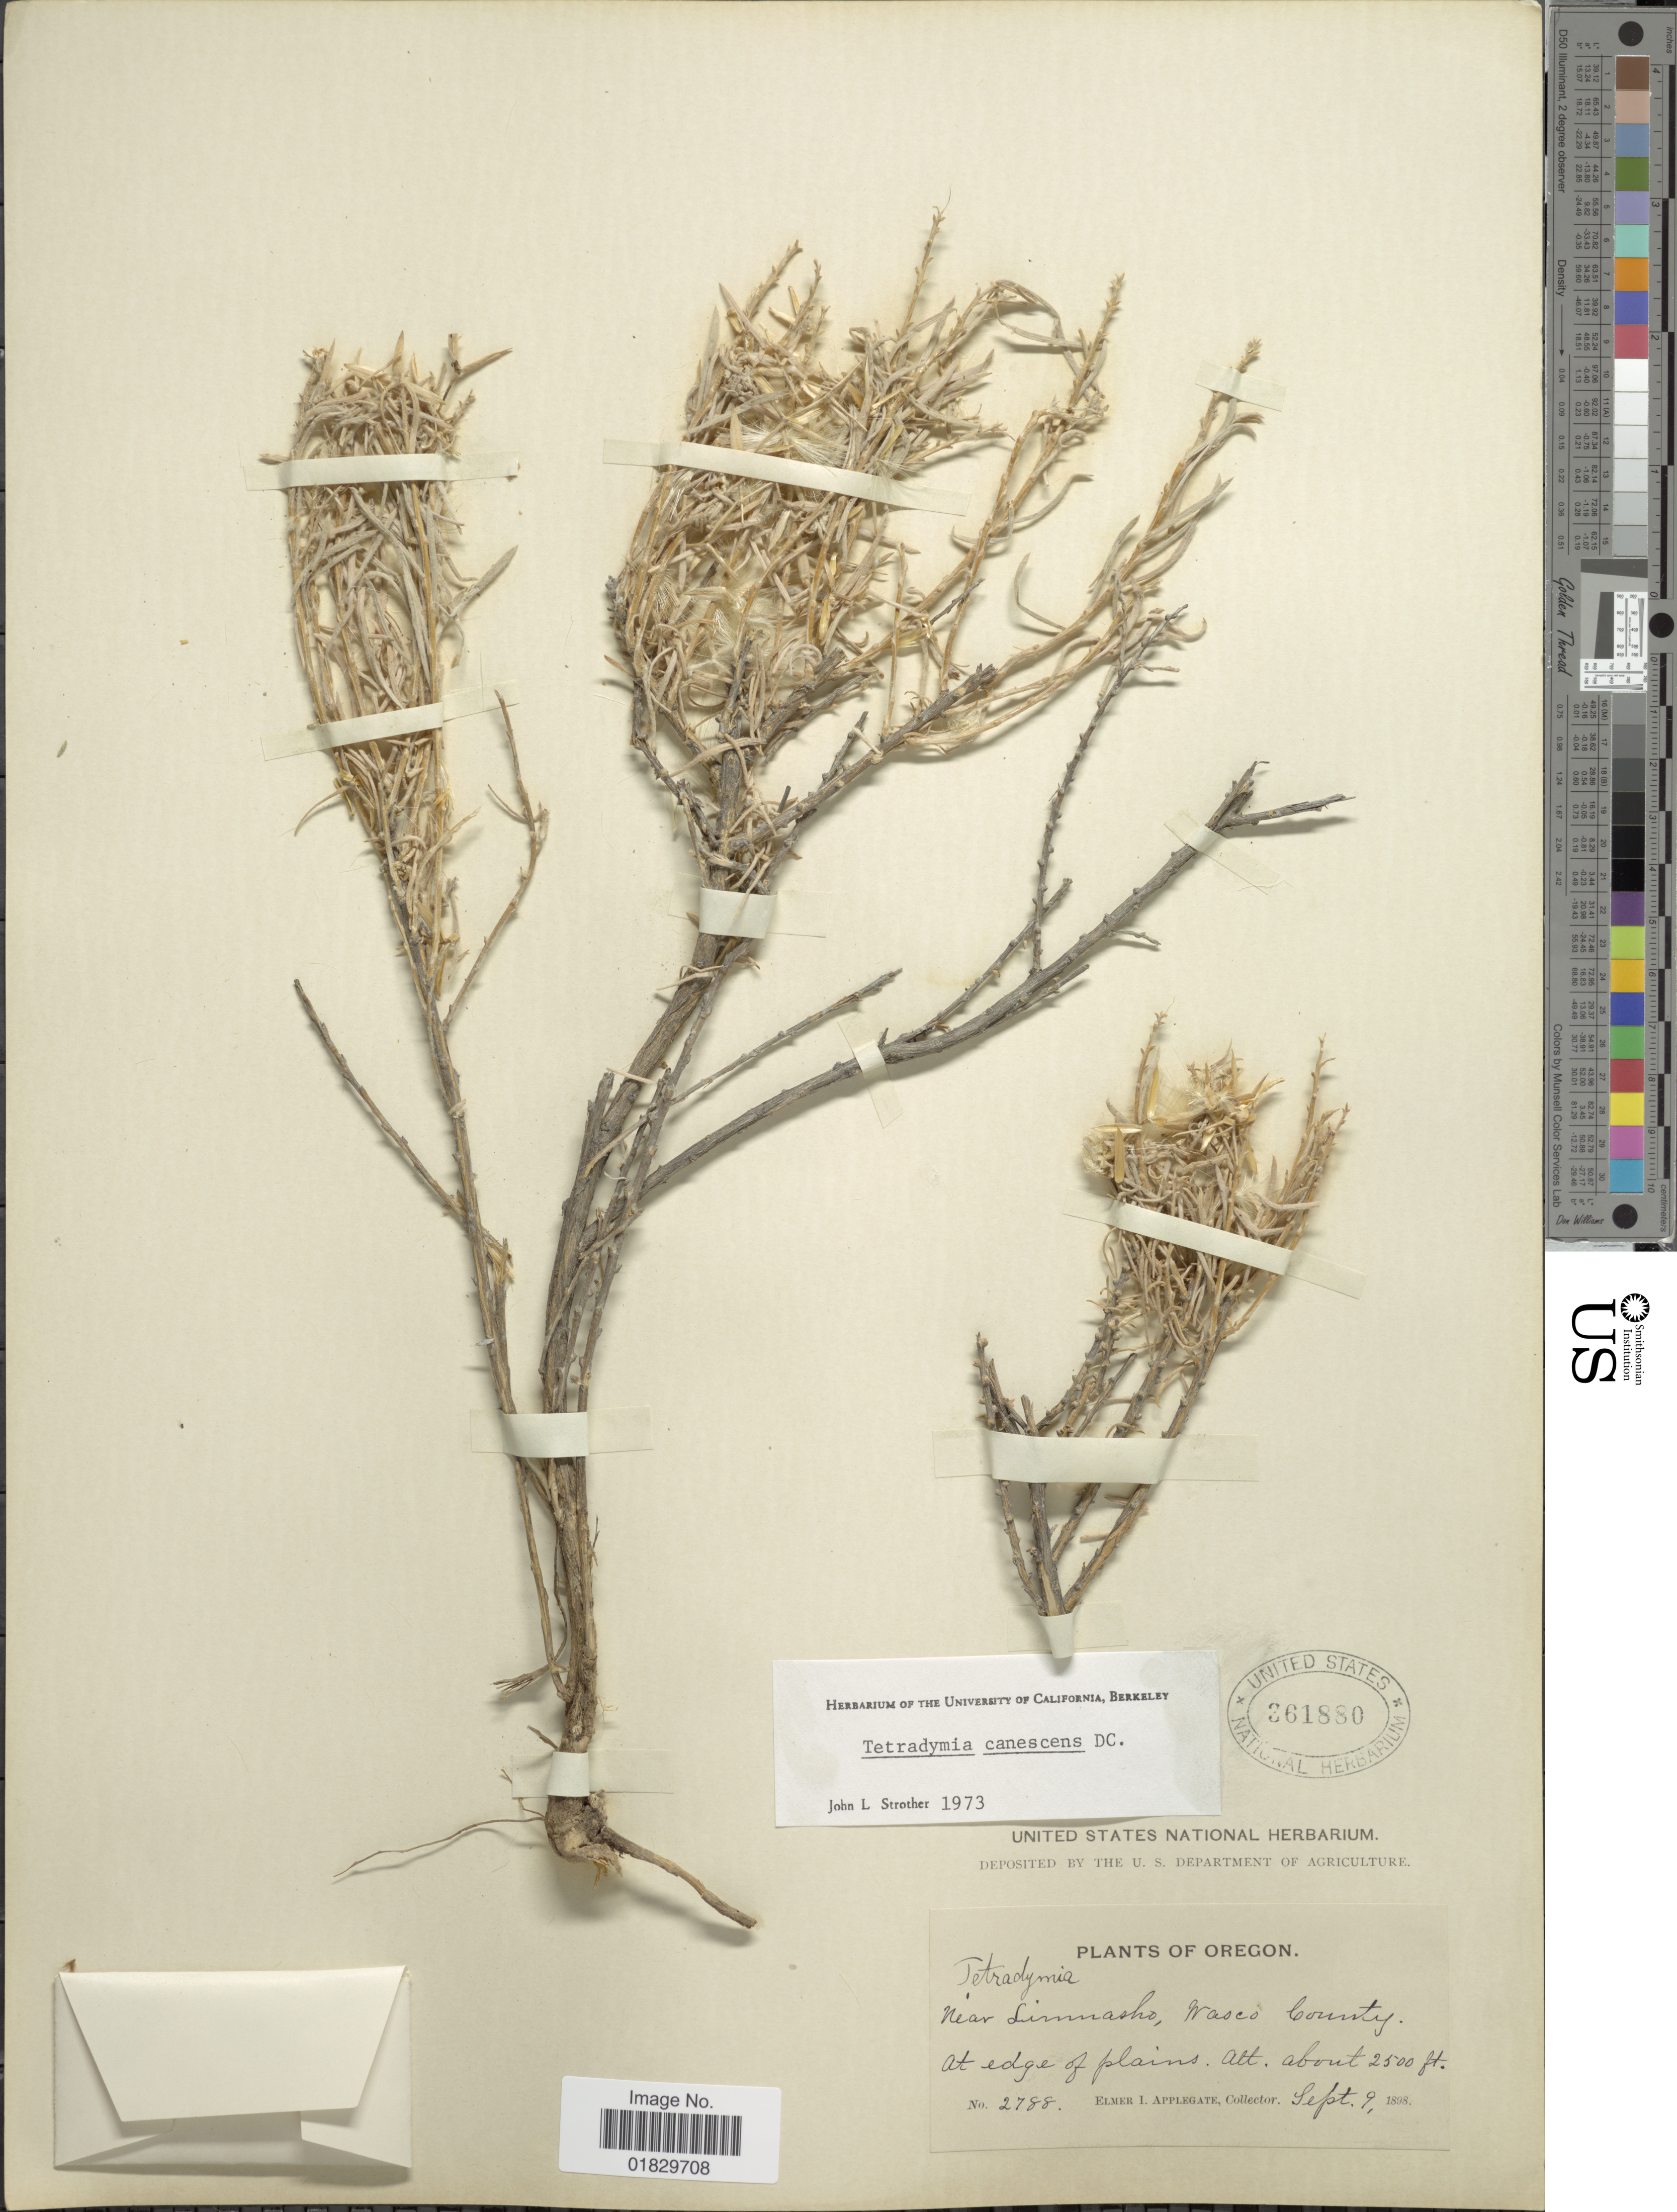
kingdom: Plantae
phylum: Tracheophyta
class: Magnoliopsida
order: Asterales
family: Asteraceae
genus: Tetradymia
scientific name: Tetradymia canescens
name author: DC.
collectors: E. I. Applegate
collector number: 2788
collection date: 1898-09-09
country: United States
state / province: Oregon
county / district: Wasco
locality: Near Limnasho, Wasco County. At edge of plains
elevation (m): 762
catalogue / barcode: US 361880